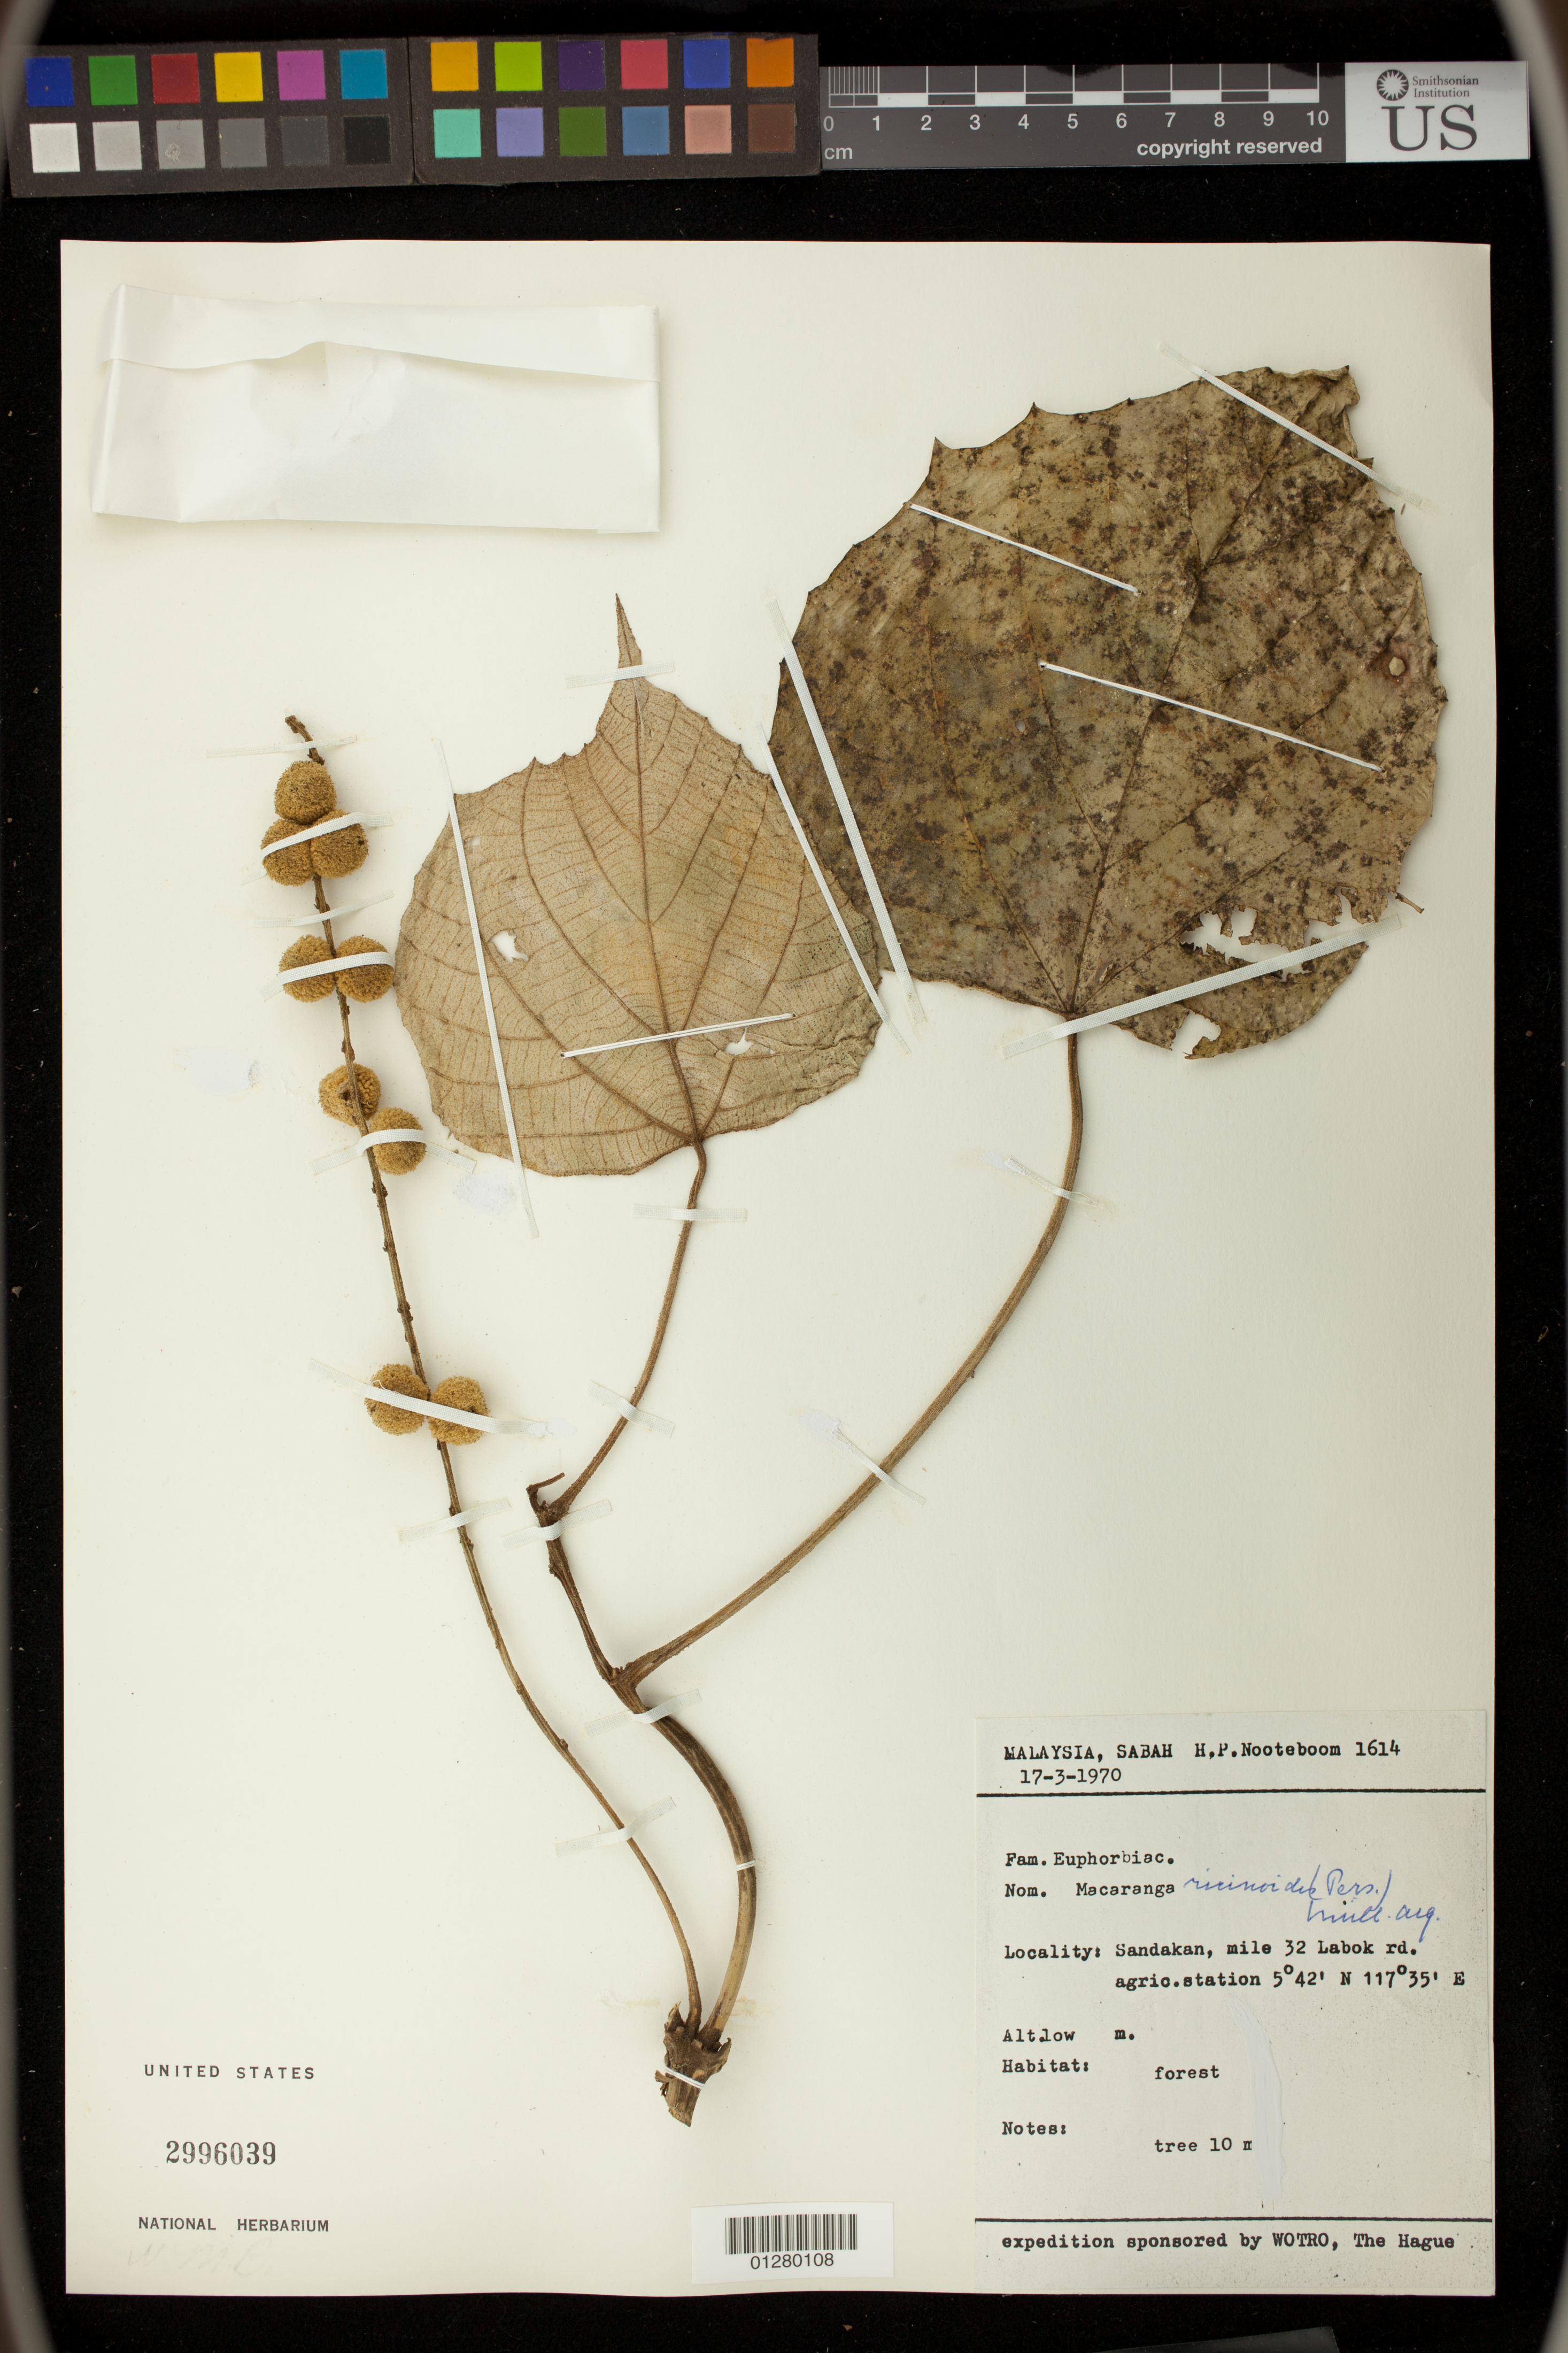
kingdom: Plantae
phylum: Tracheophyta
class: Magnoliopsida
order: Malpighiales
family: Euphorbiaceae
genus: Macaranga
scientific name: Macaranga rhizinoides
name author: (Blume) Müll. Arg.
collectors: H. P. Nooteboom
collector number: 1614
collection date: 1970-03-17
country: Malaysia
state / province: Sabah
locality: Sandakan, agricultural station, mile 32 Labok rd.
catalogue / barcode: US 2996039